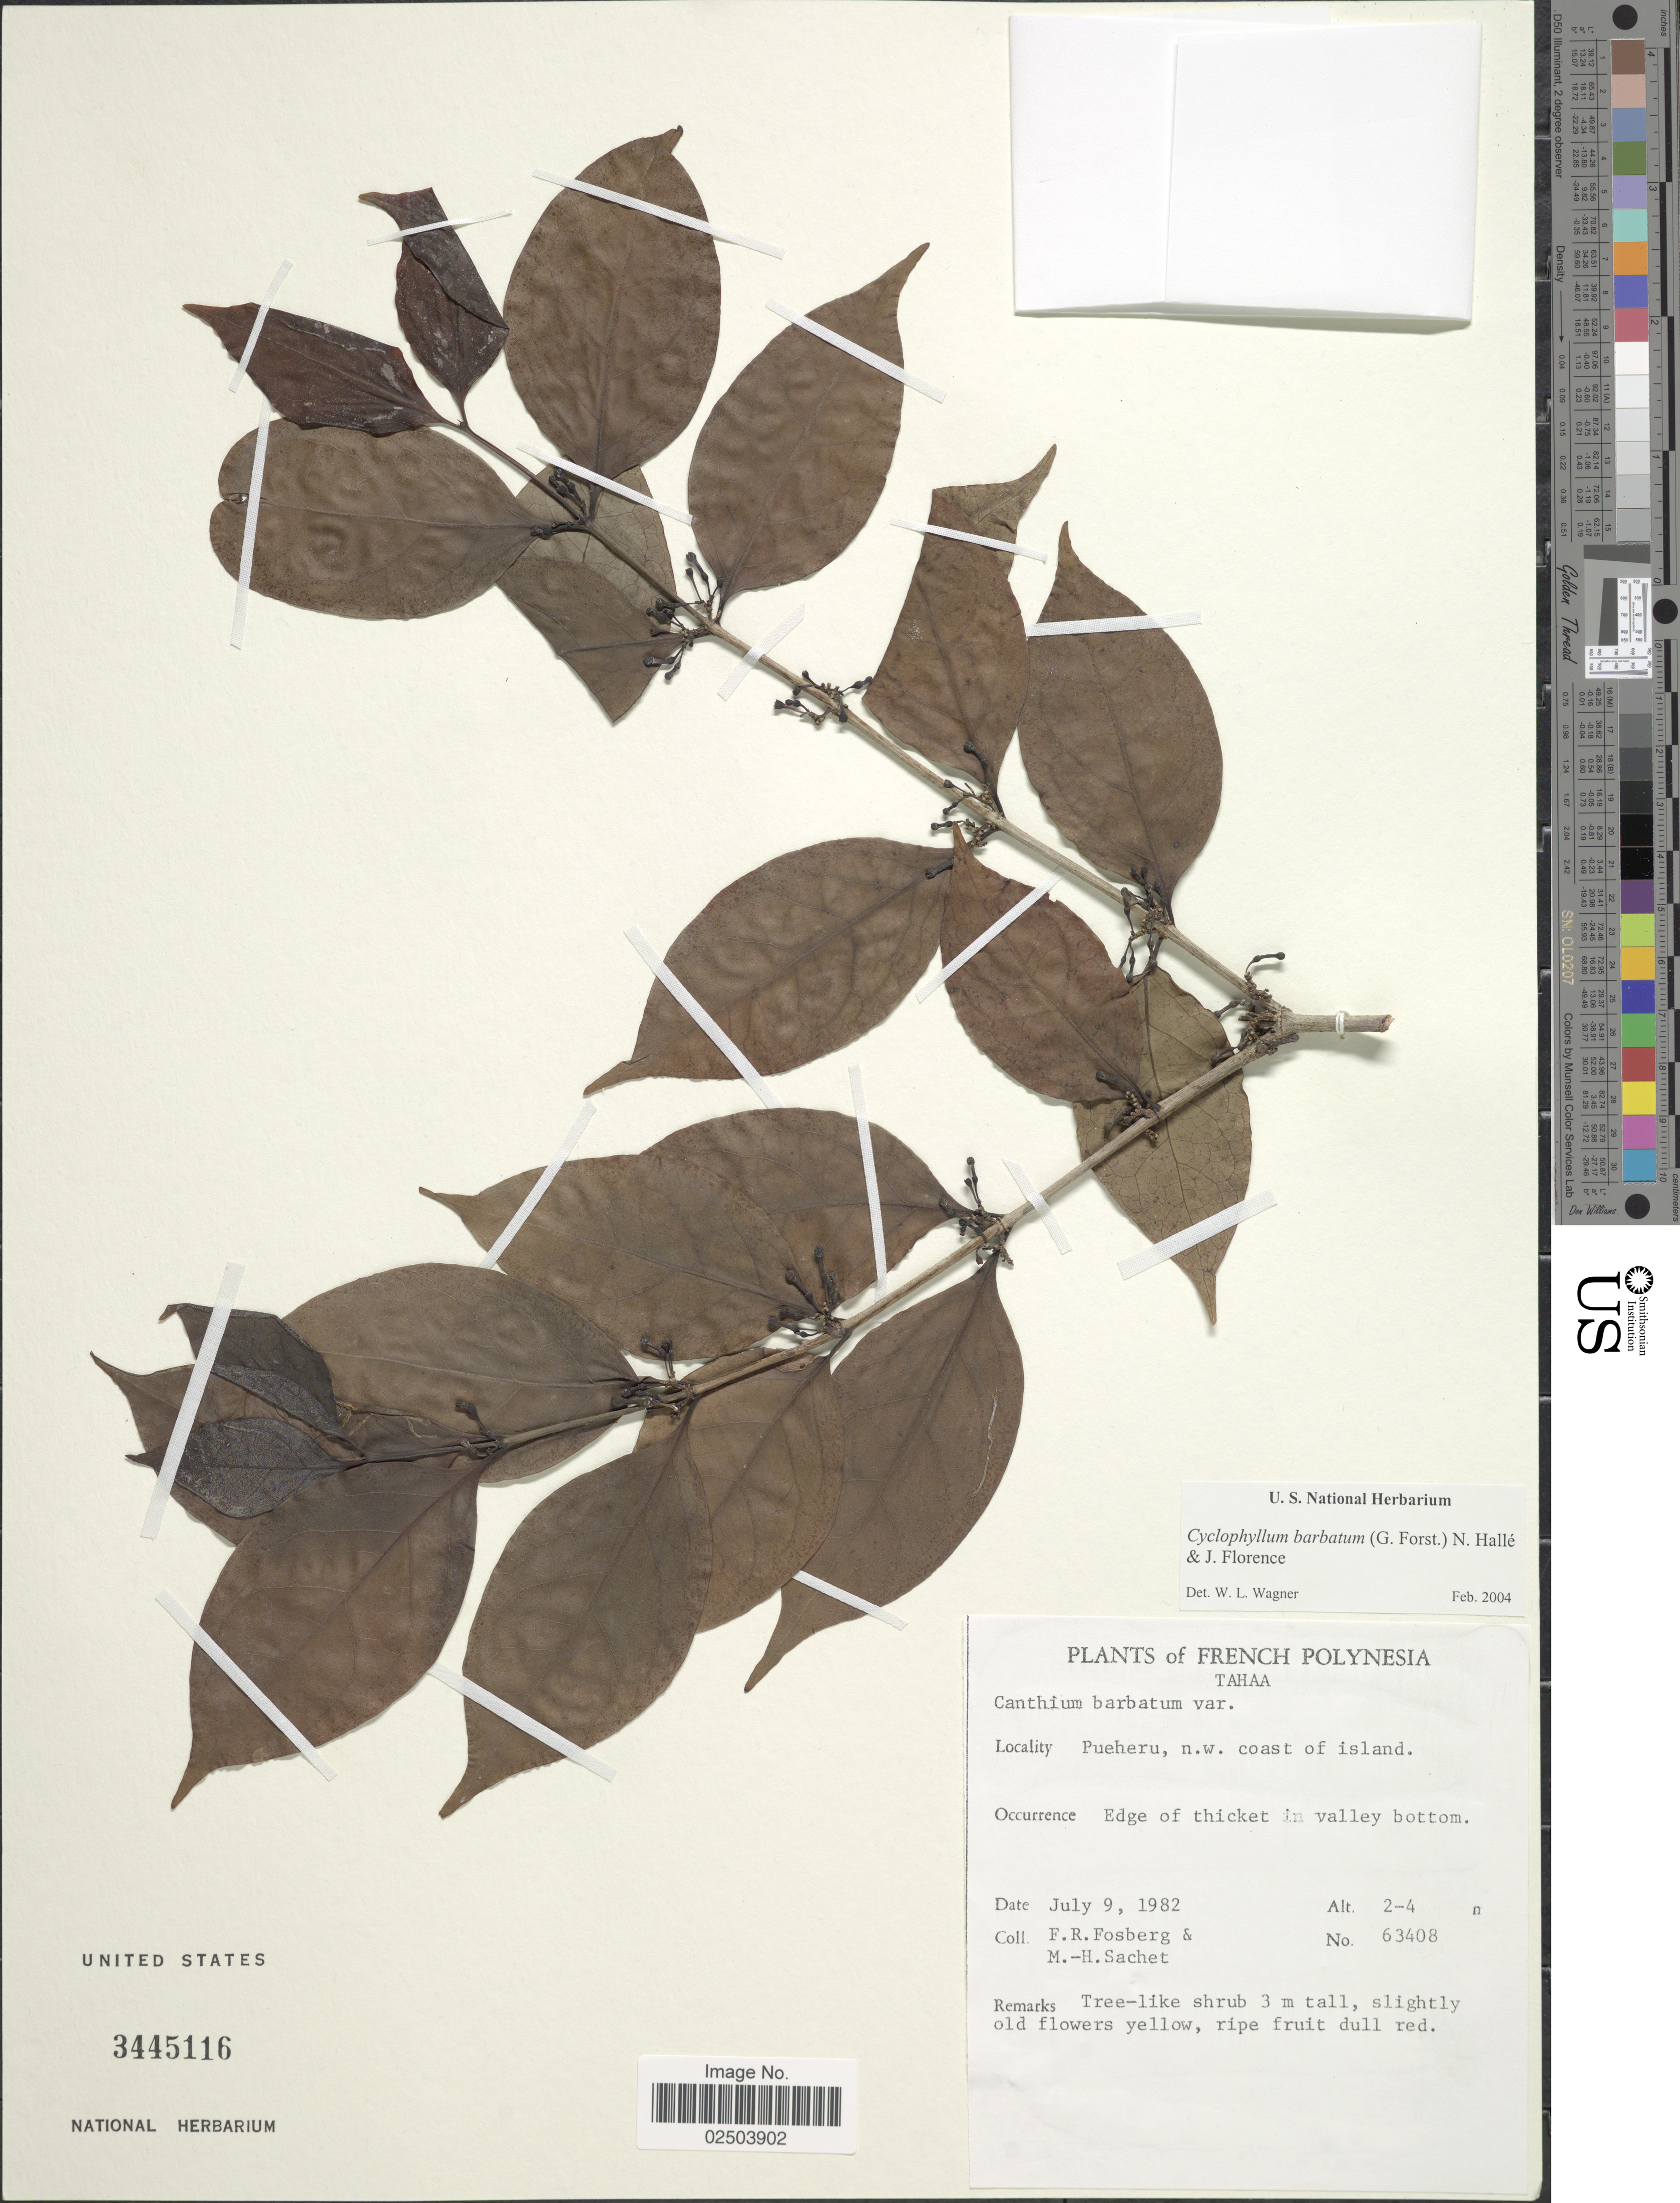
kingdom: Plantae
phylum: Tracheophyta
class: Magnoliopsida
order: Gentianales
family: Rubiaceae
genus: Cyclophyllum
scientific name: Cyclophyllum barbatum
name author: (G. Forst.) N. Hallé & J. Florence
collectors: F. R. Fosberg & M.-H. Sachet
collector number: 63408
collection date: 1982-07-09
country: French Polynesia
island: Tahaa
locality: Tahaa. Pueheru, n. w. coast of island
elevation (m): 2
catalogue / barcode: US 3445116